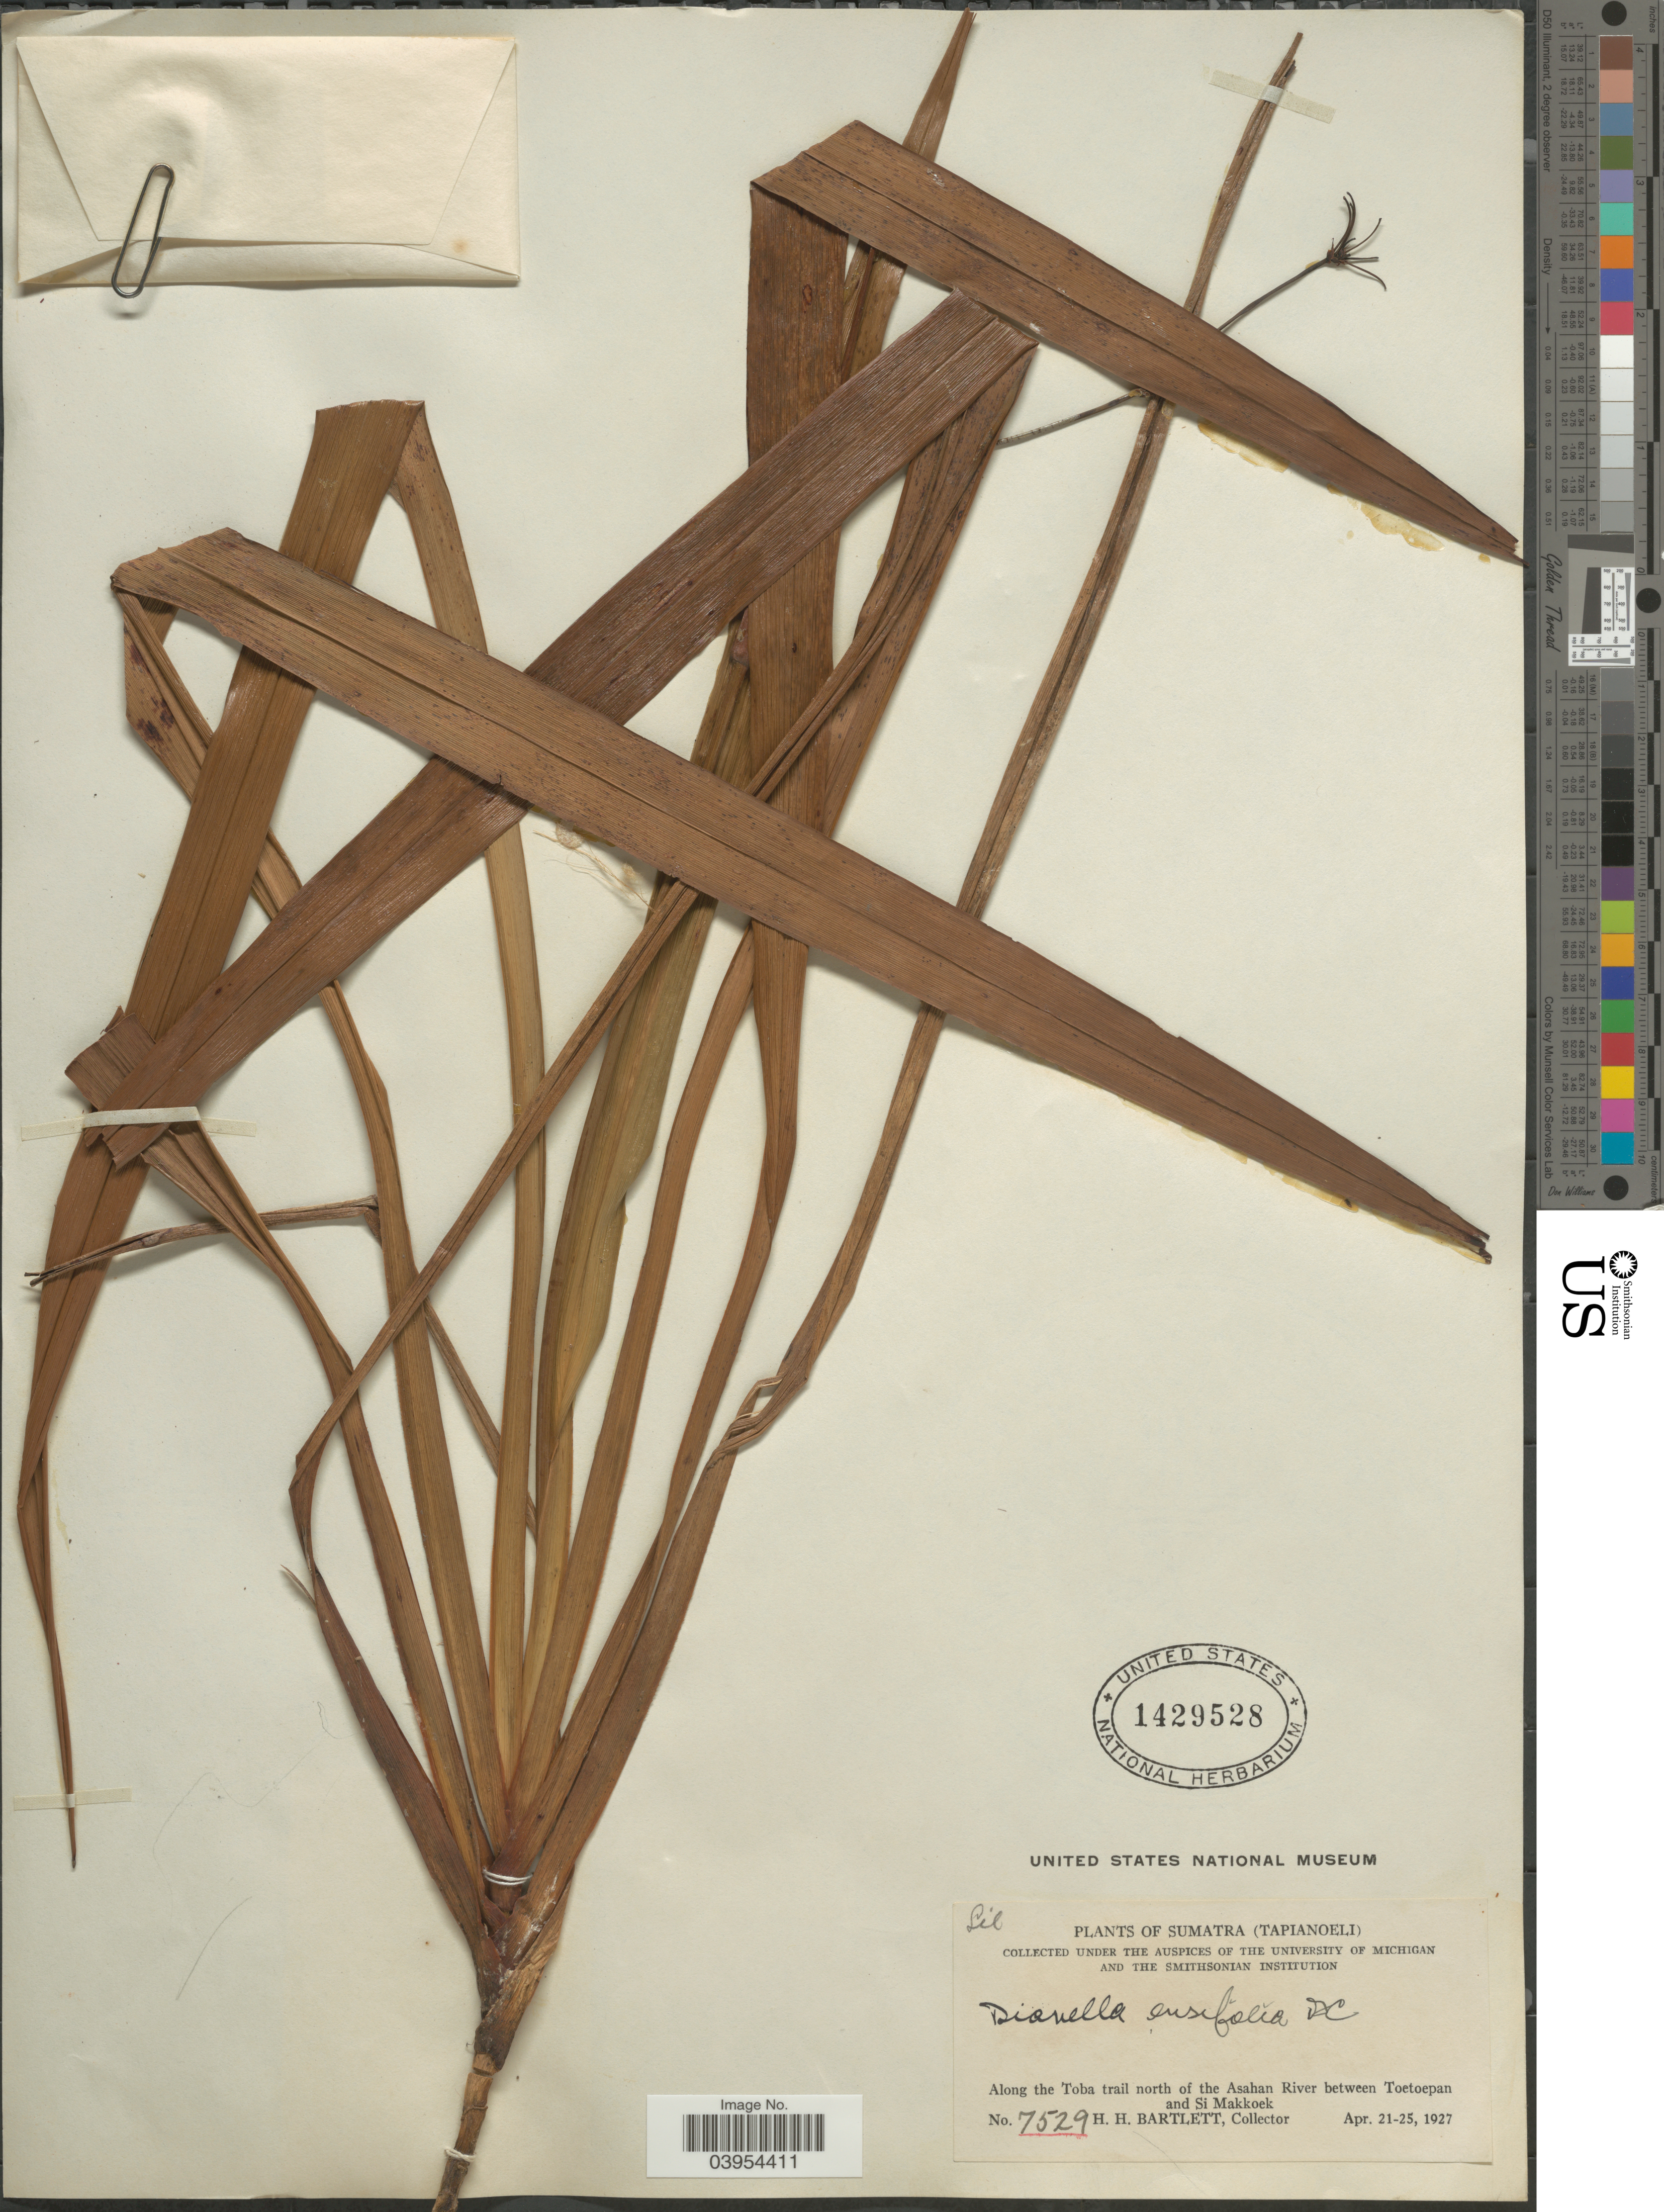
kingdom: Plantae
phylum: Tracheophyta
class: Liliopsida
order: Asparagales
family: Asphodelaceae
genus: Dianella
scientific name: Dianella ensifolia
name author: (L.) DC.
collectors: H. H. Bartlett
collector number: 7529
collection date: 1927-04-21/1927-04-25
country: Indonesia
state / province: Sumatra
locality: (Tapianoeli). Along the Toba trail north of the Asahan River between Toetoepan and Si Makkoek.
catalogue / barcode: US 1429528